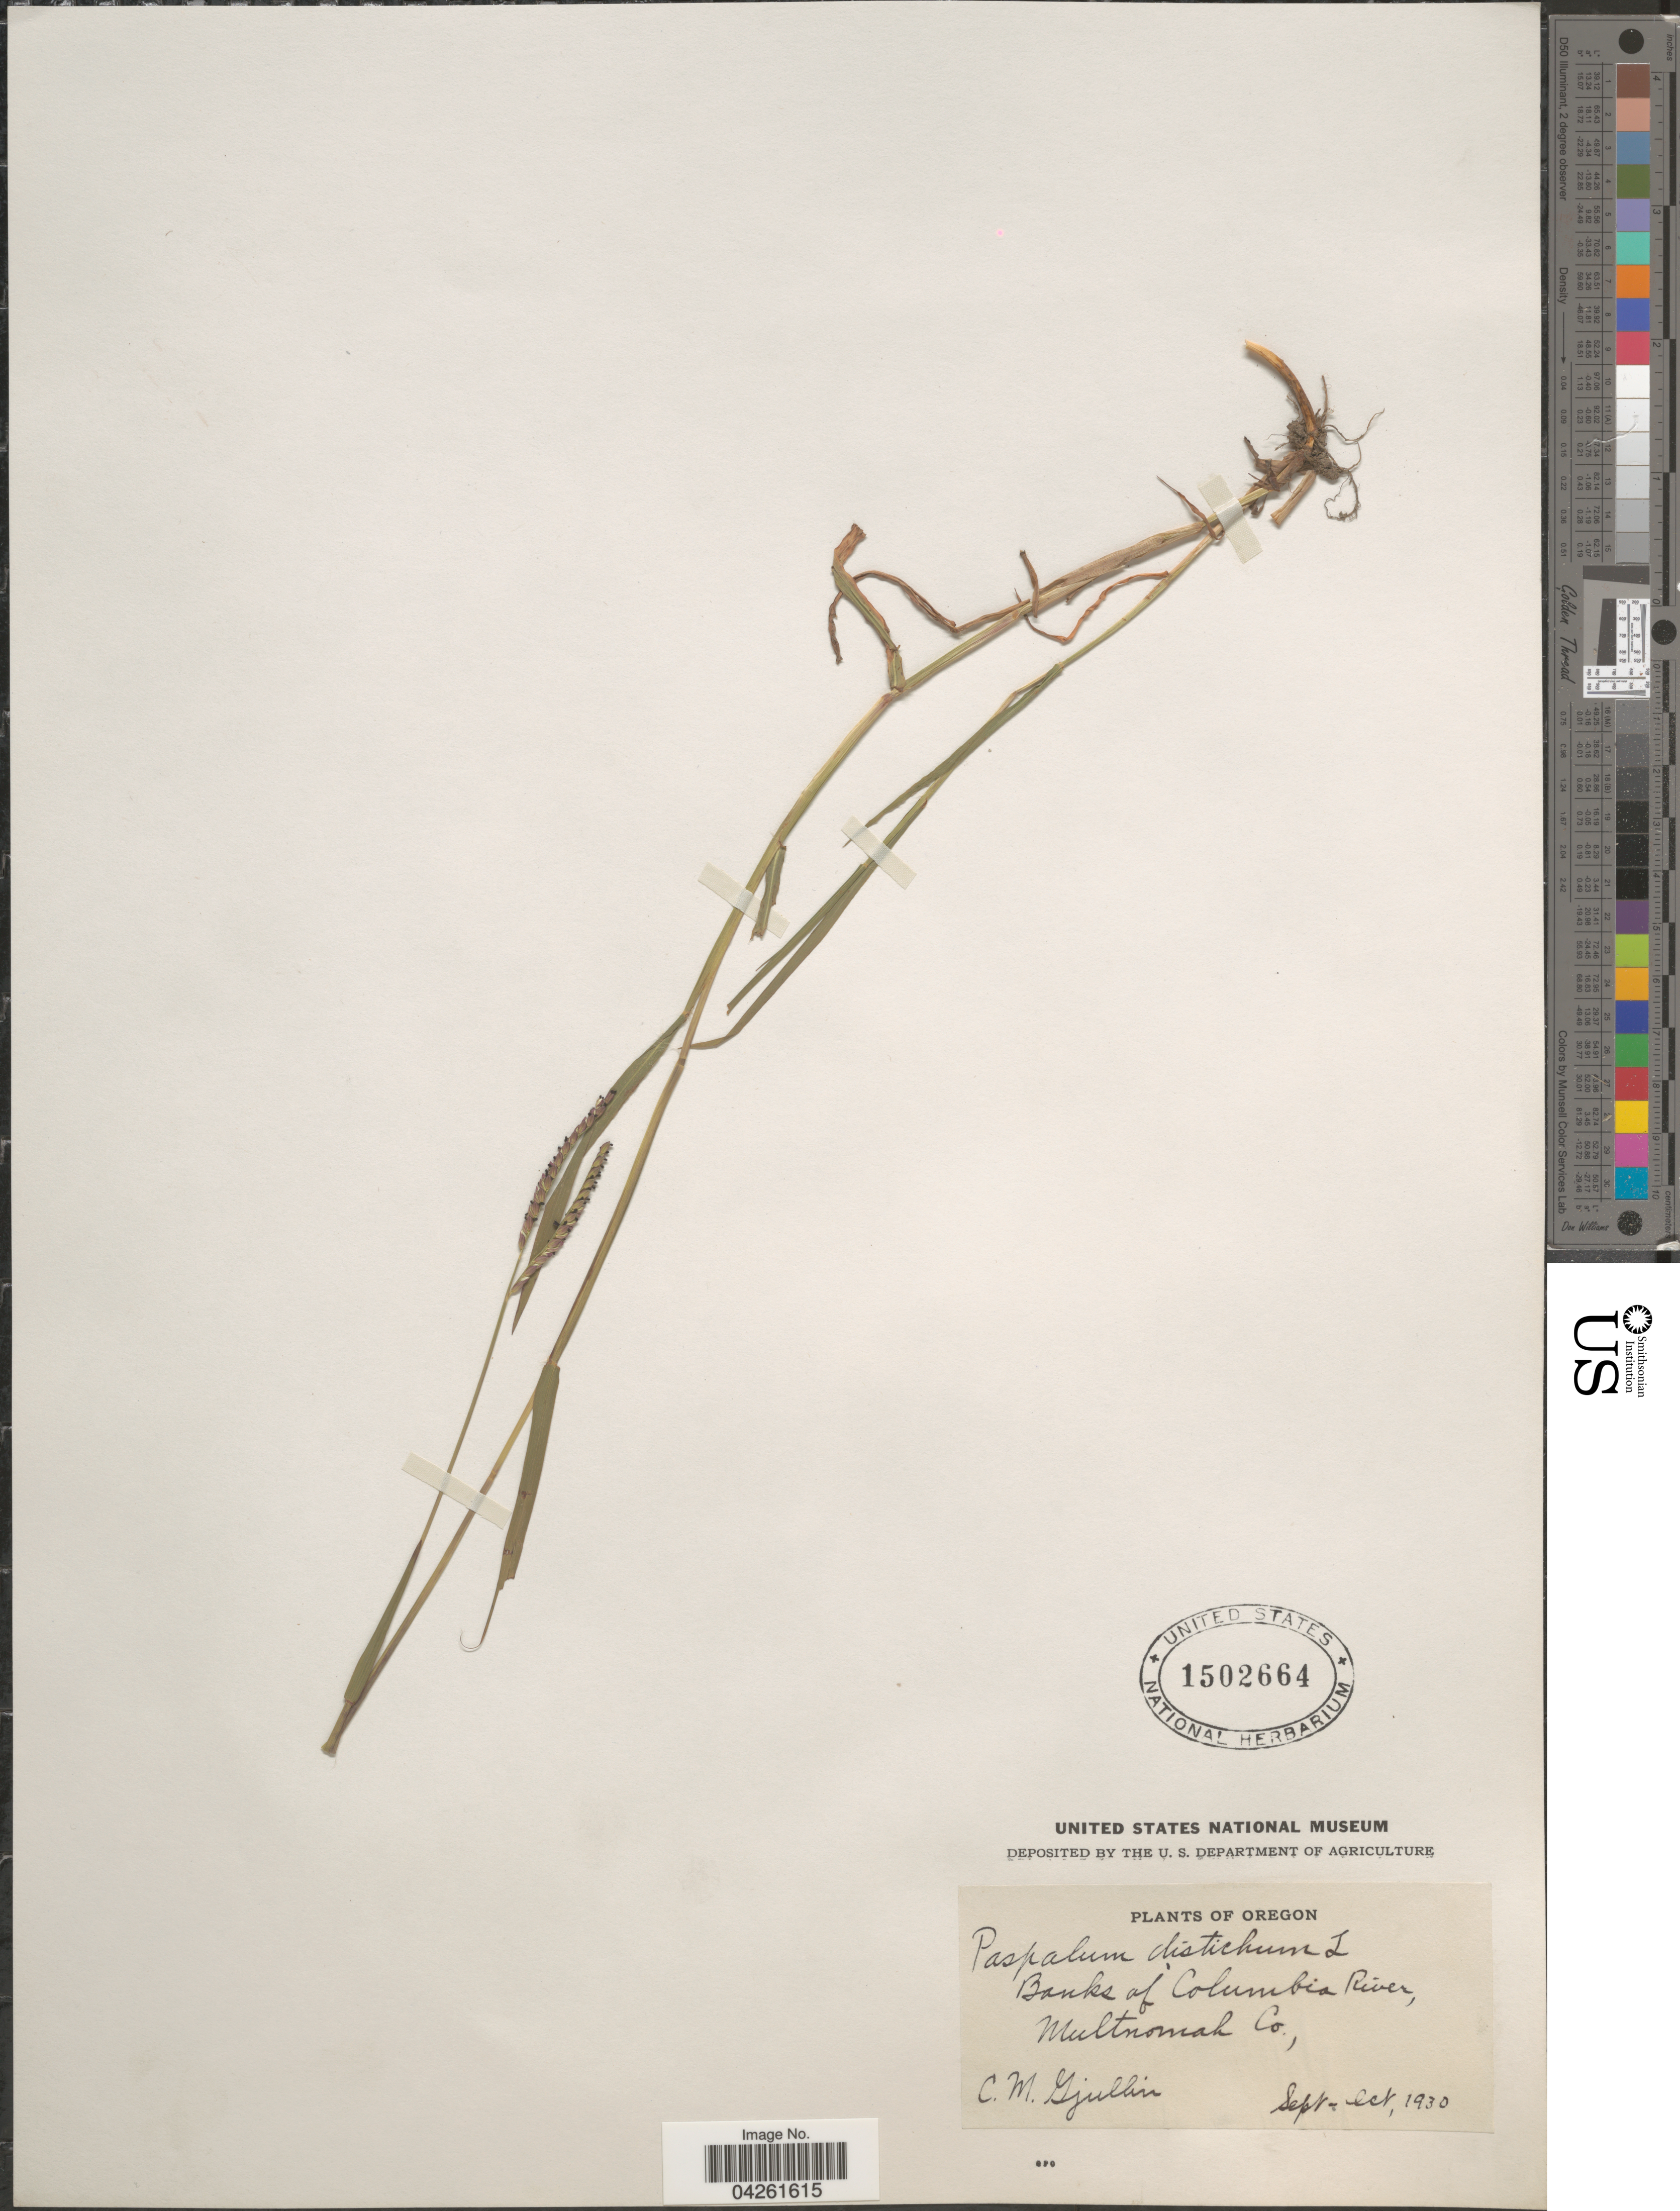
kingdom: Plantae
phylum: Tracheophyta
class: Liliopsida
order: Poales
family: Poaceae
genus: Paspalum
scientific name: Paspalum distichum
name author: L.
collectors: C. Gjullin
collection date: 1930-09/1930-10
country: United States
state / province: Oregon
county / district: Multnomah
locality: Banks of Columbia River, Multnomah Co.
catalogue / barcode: US 1502664